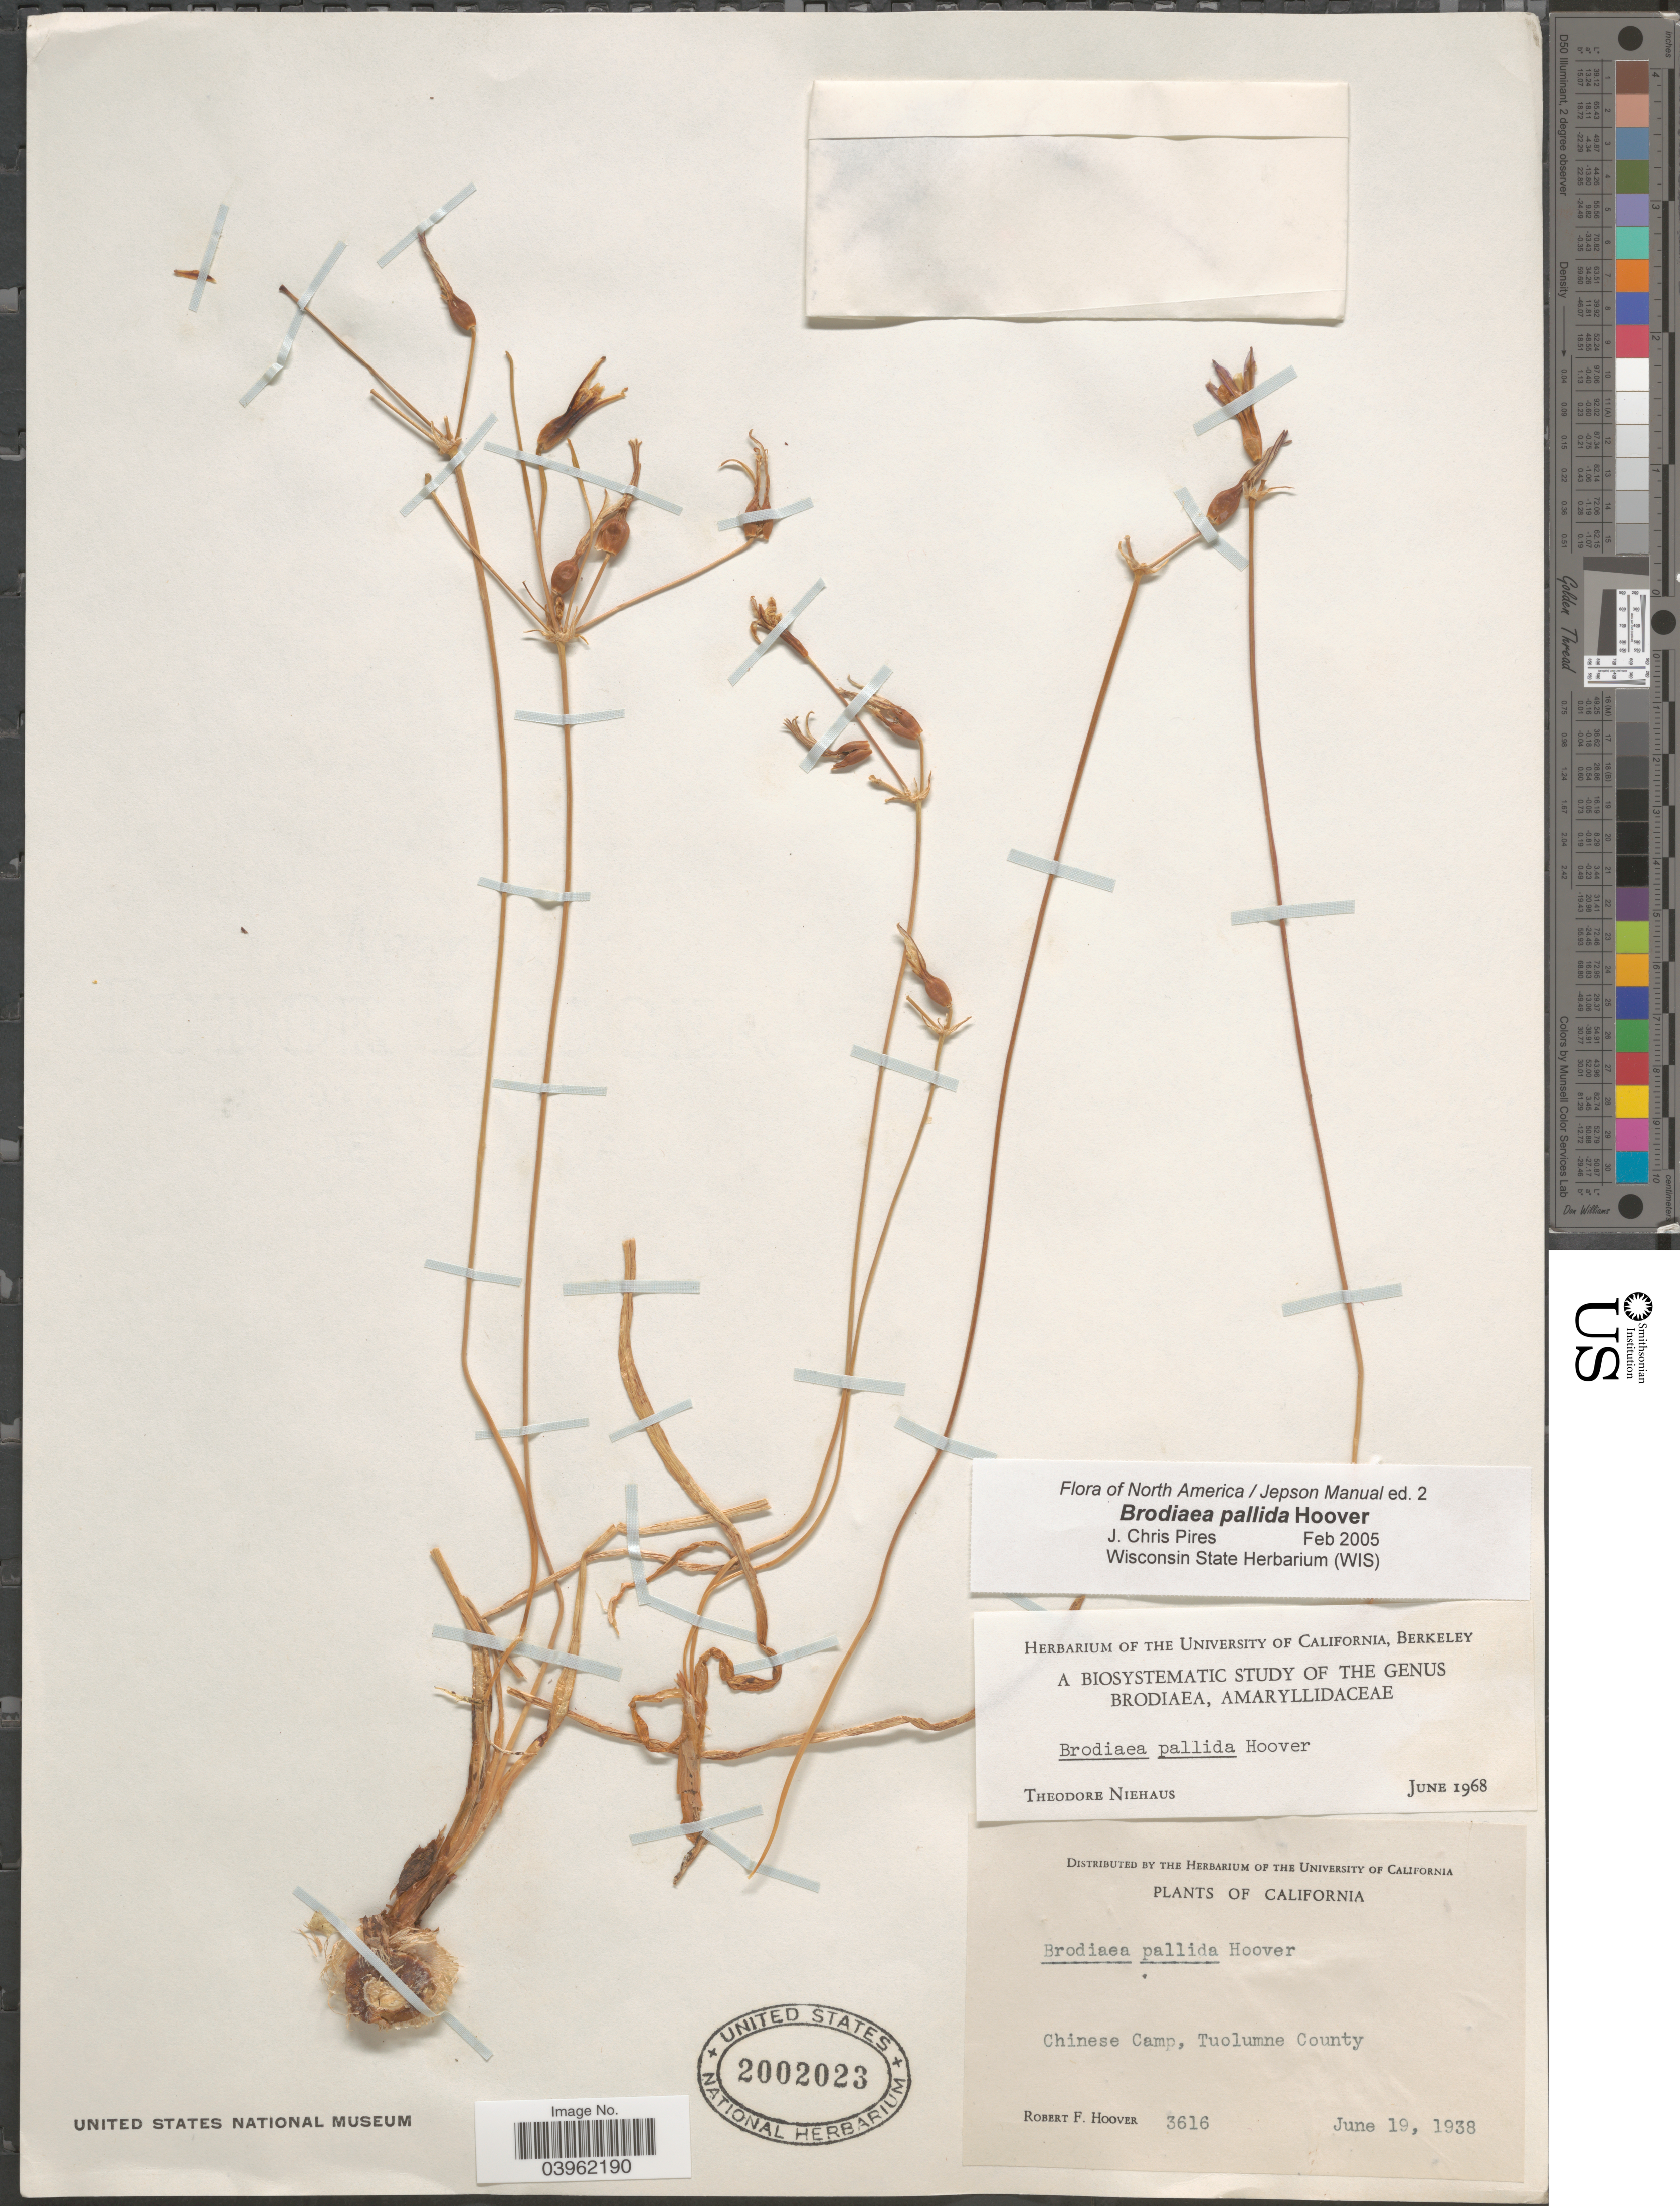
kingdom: Plantae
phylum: Tracheophyta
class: Liliopsida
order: Asparagales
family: Asparagaceae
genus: Brodiaea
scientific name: Brodiaea pallida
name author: Hoover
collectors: R. F. Hoover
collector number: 3616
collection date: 1938-06-19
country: United States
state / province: California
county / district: Tuolumne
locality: Chinese Camp, Tuolumne County.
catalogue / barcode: US 2002023